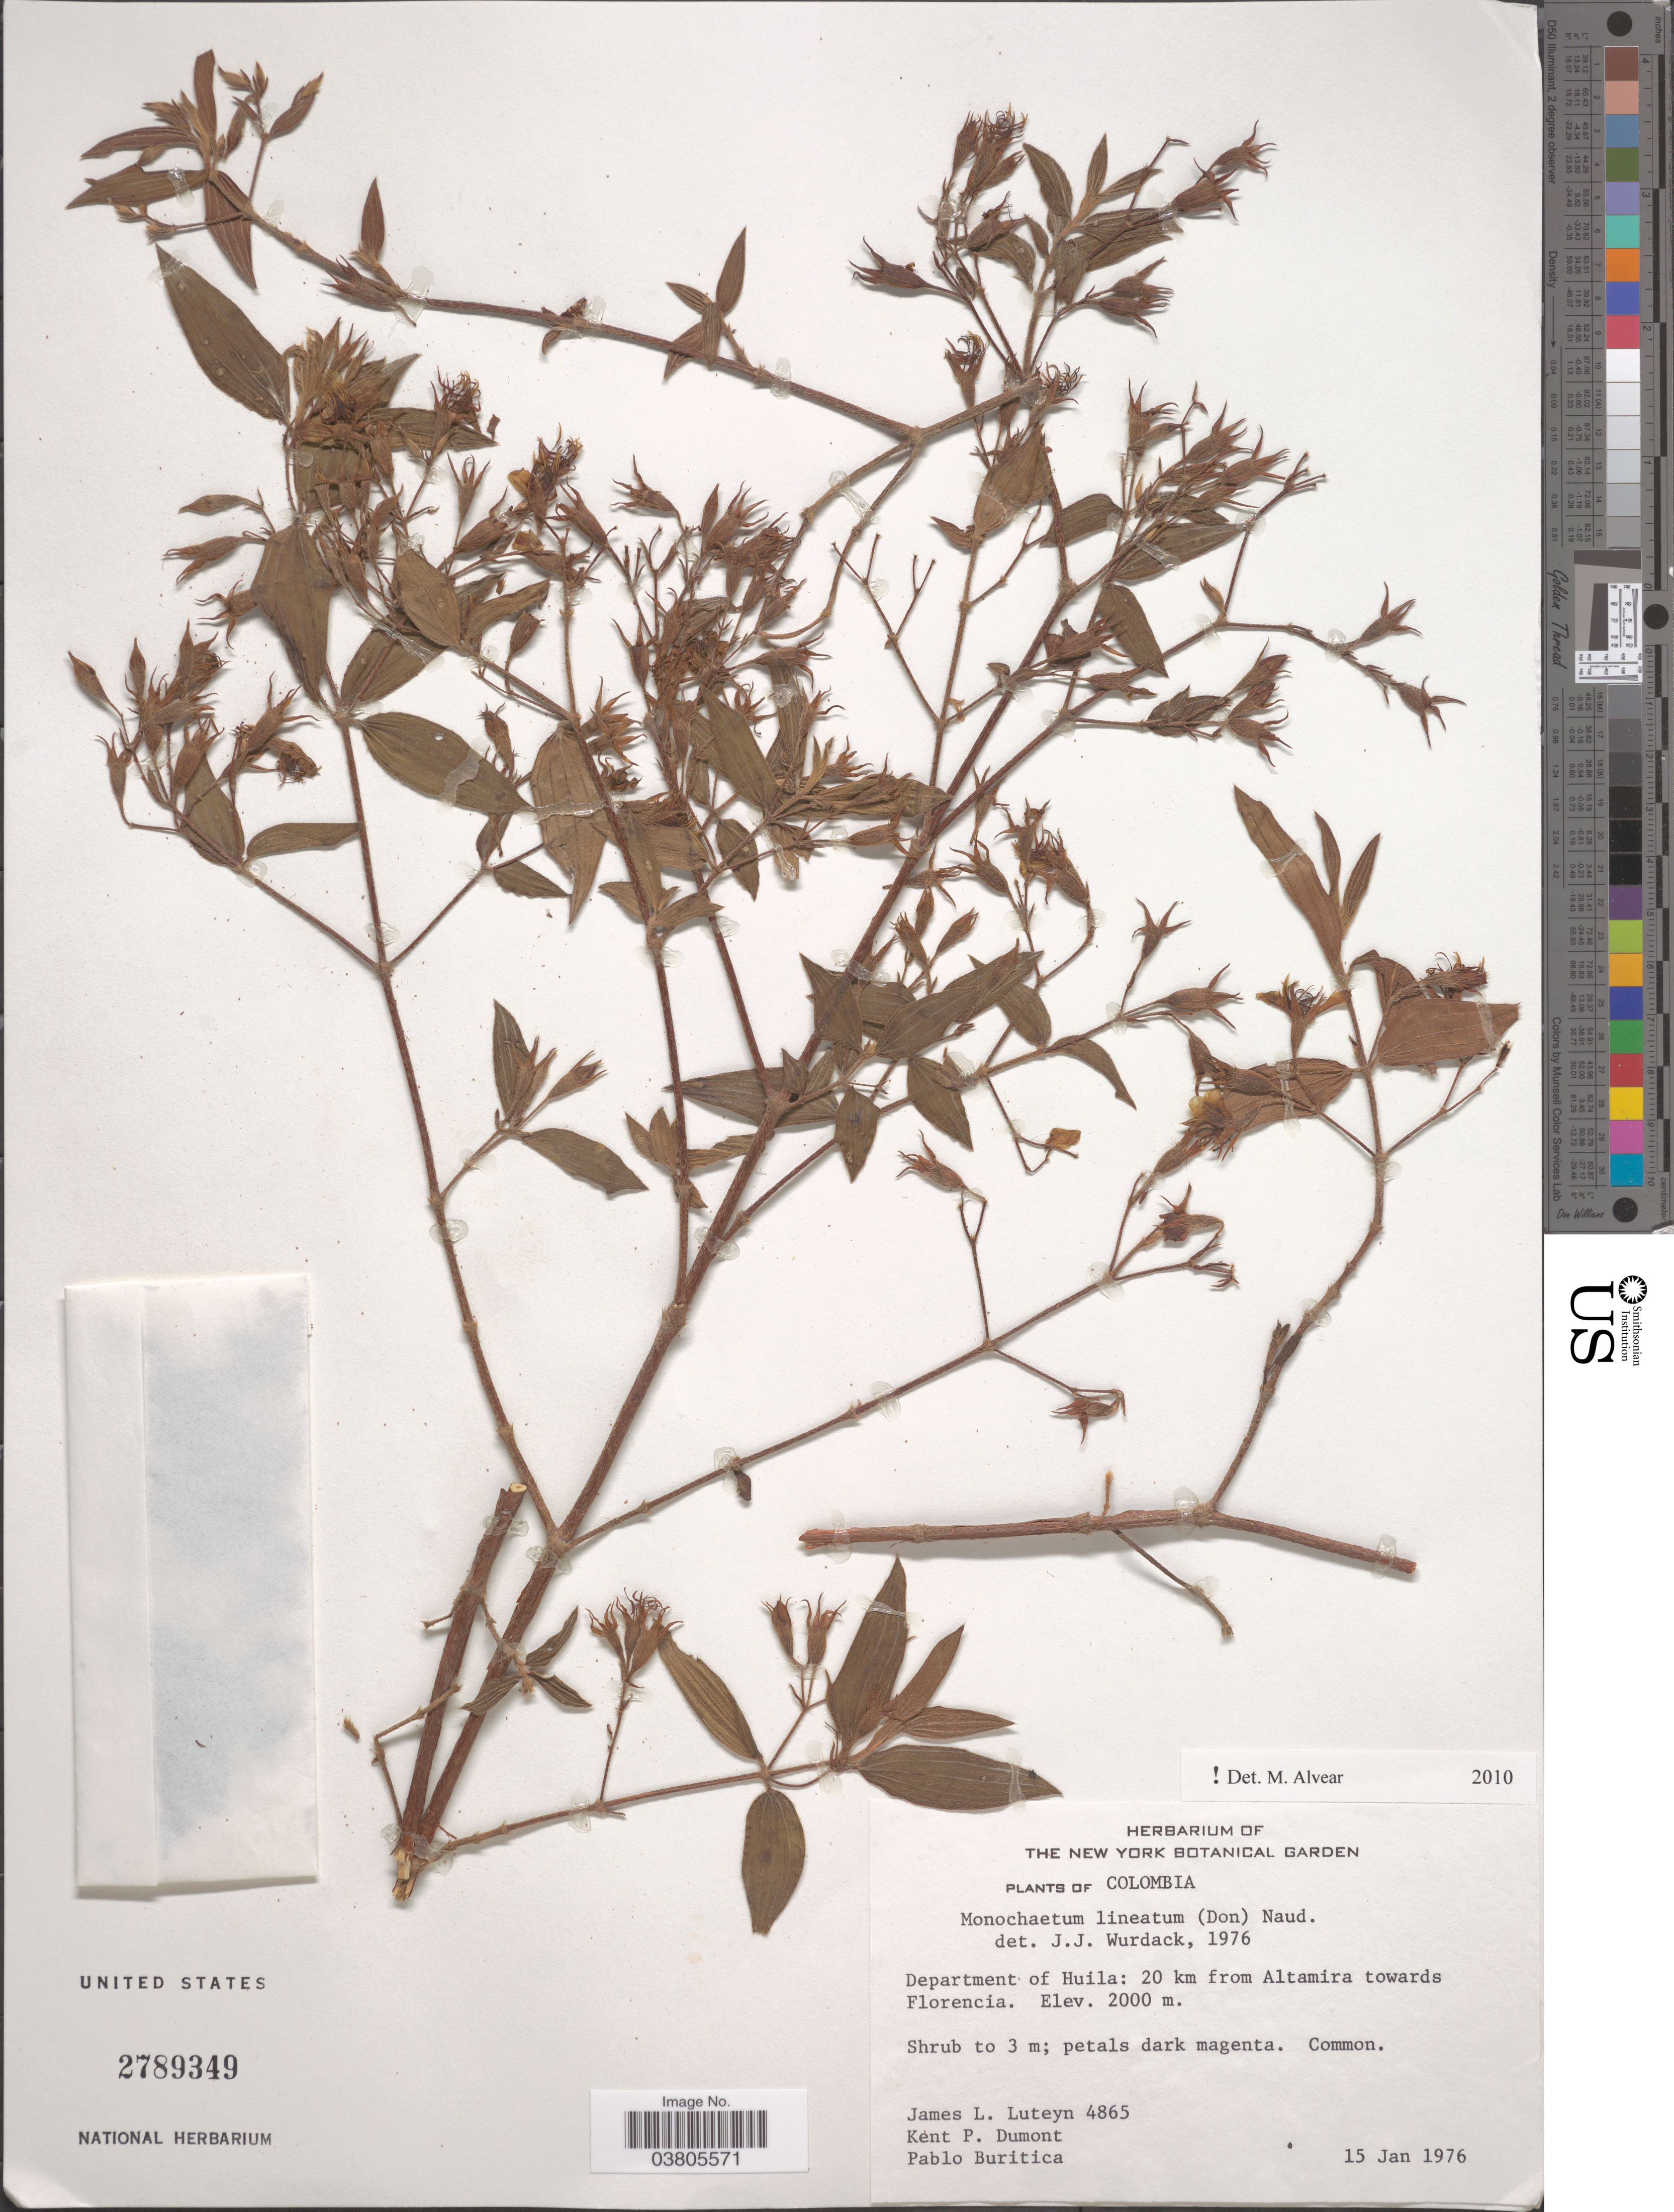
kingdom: Plantae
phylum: Tracheophyta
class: Magnoliopsida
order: Myrtales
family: Melastomataceae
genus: Monochaetum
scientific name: Monochaetum lineatum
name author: (D. Don) Naudin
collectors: J. Luteyn, K. P. Dumont & P. Buritica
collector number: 4865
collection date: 1976-01-15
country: Colombia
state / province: Huila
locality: Department of Huila: 20 km from Altamira towards Florencia.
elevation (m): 2000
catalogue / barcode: US 2789349